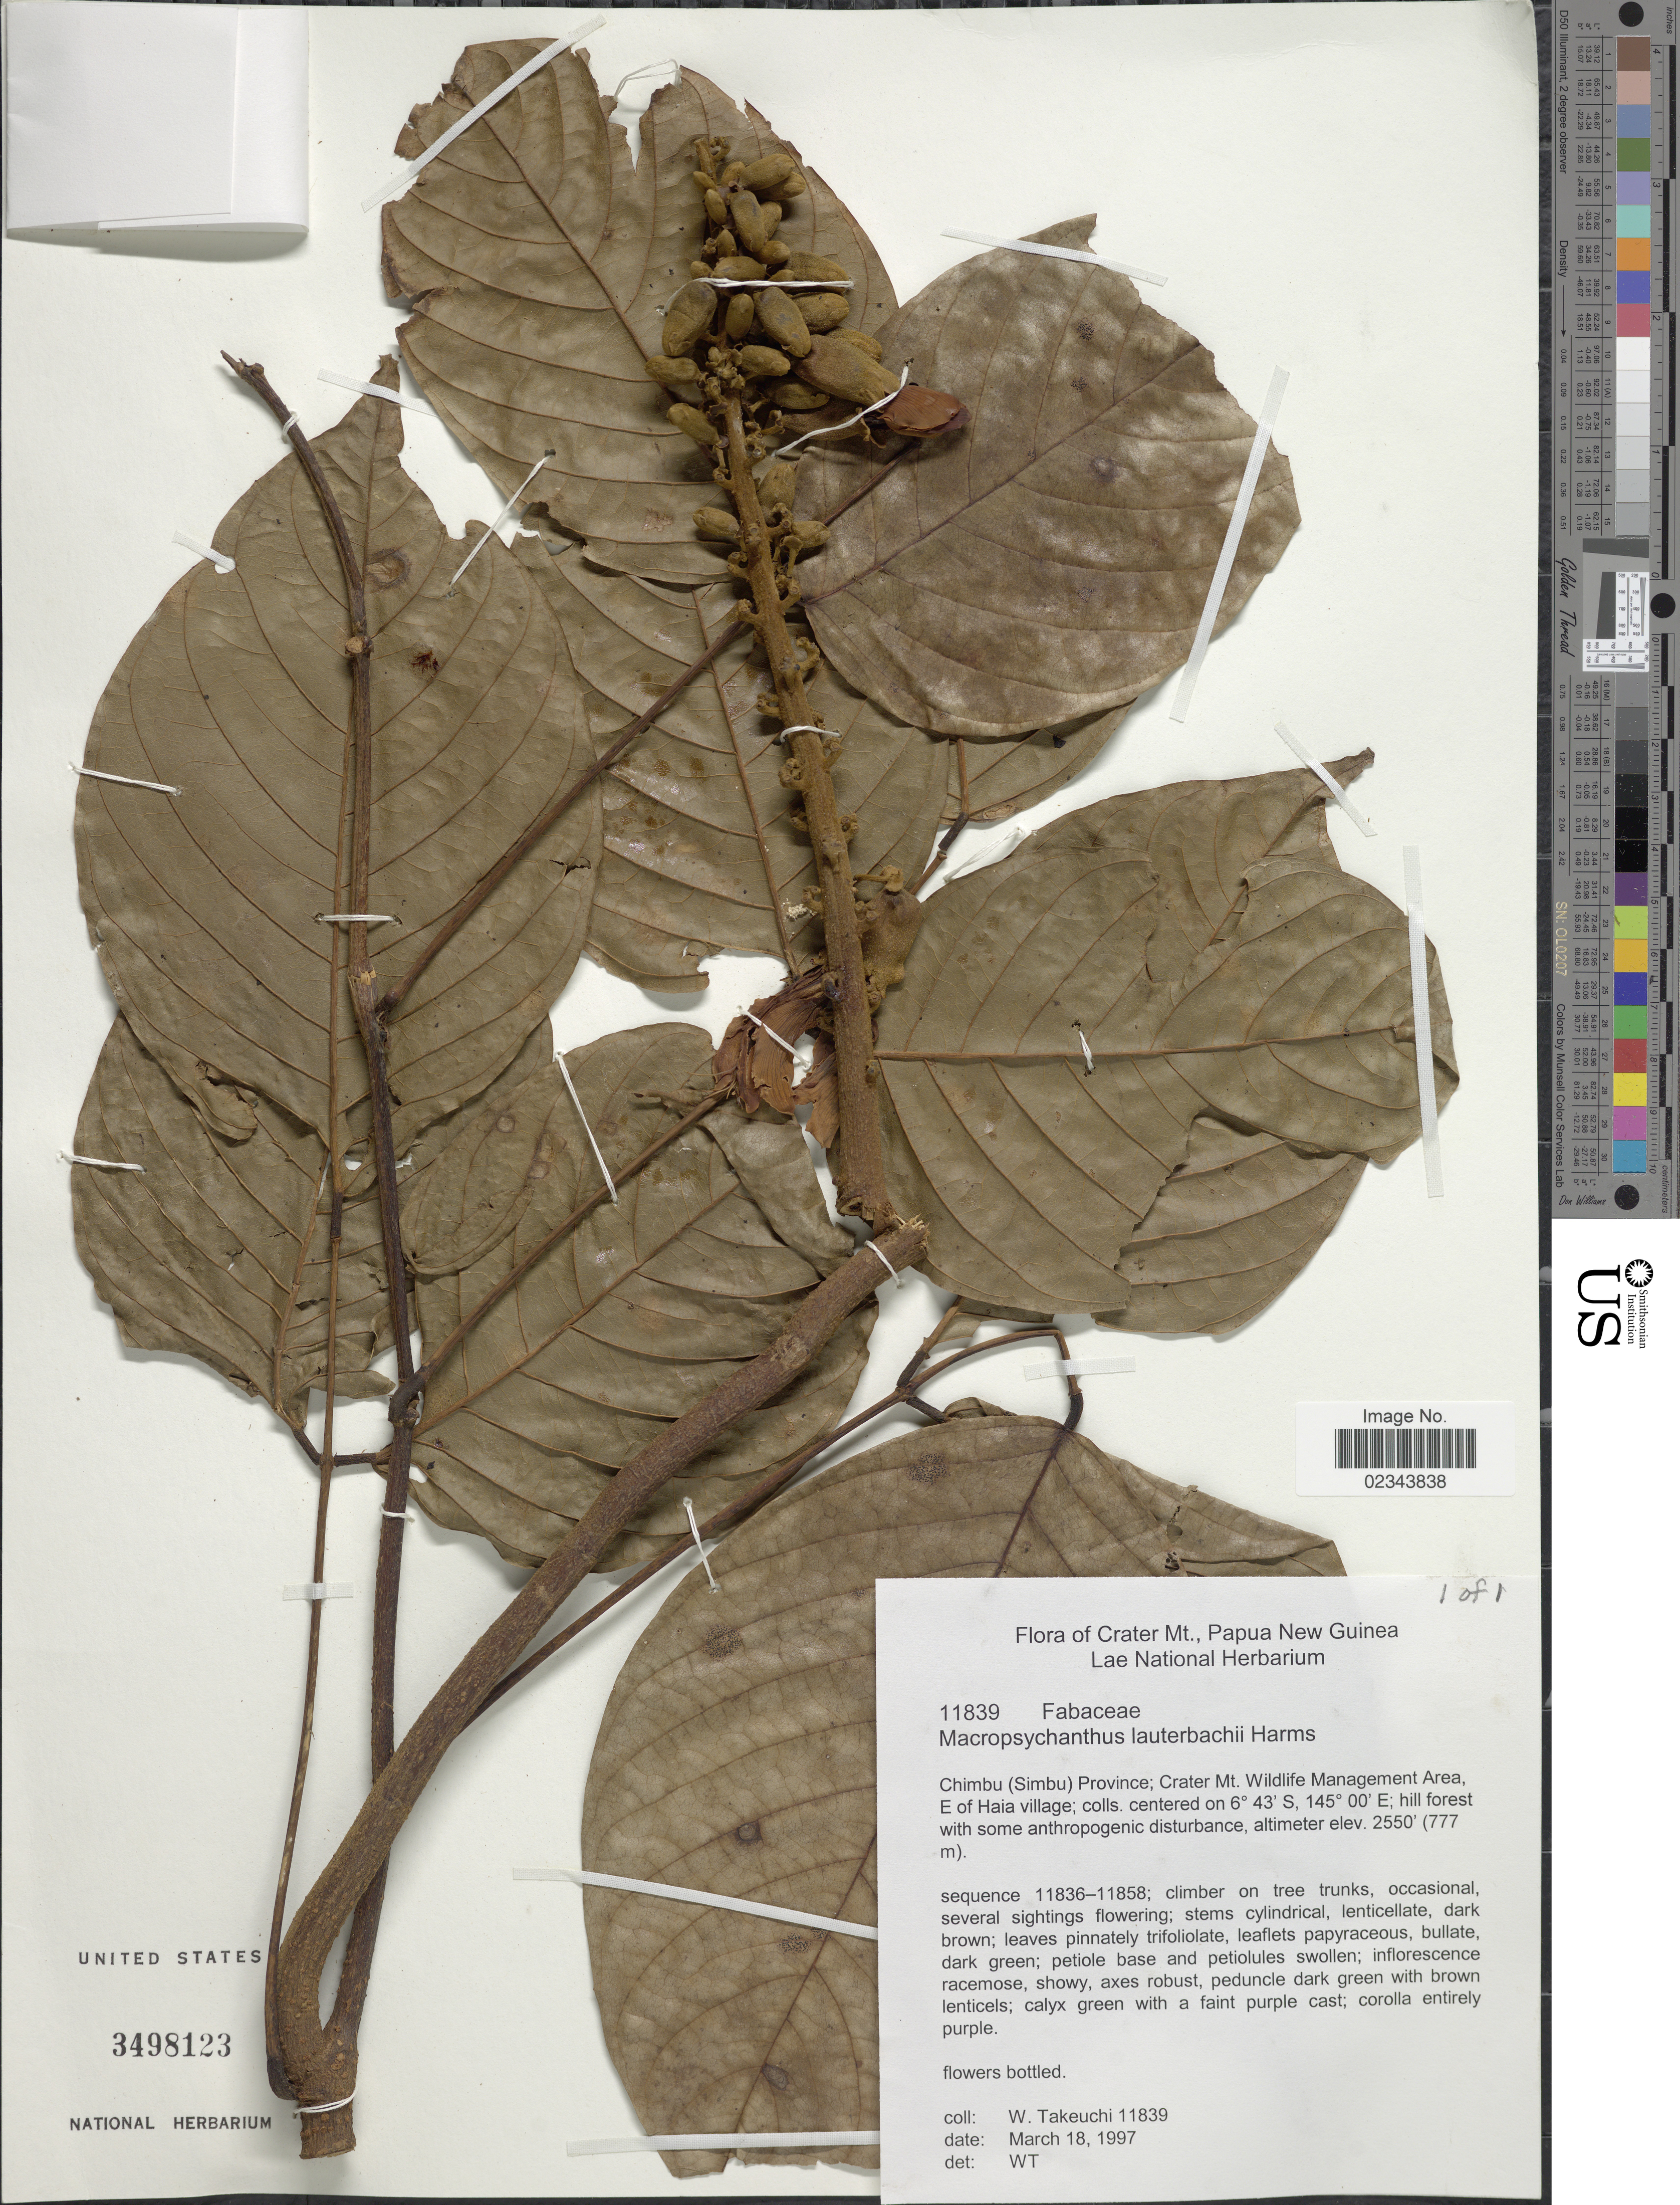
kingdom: Plantae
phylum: Tracheophyta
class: Magnoliopsida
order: Fabales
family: Fabaceae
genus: Macropsychanthus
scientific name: Macropsychanthus lauterbachii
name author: Harms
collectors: W. Takeuchi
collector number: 11839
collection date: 1997-03-18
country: Papua New Guinea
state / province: Chimbu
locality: Crater Mt., Simbu Province; Crater Mt. Wildlife Management Area, E of Haia village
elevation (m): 777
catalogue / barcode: US 3498123